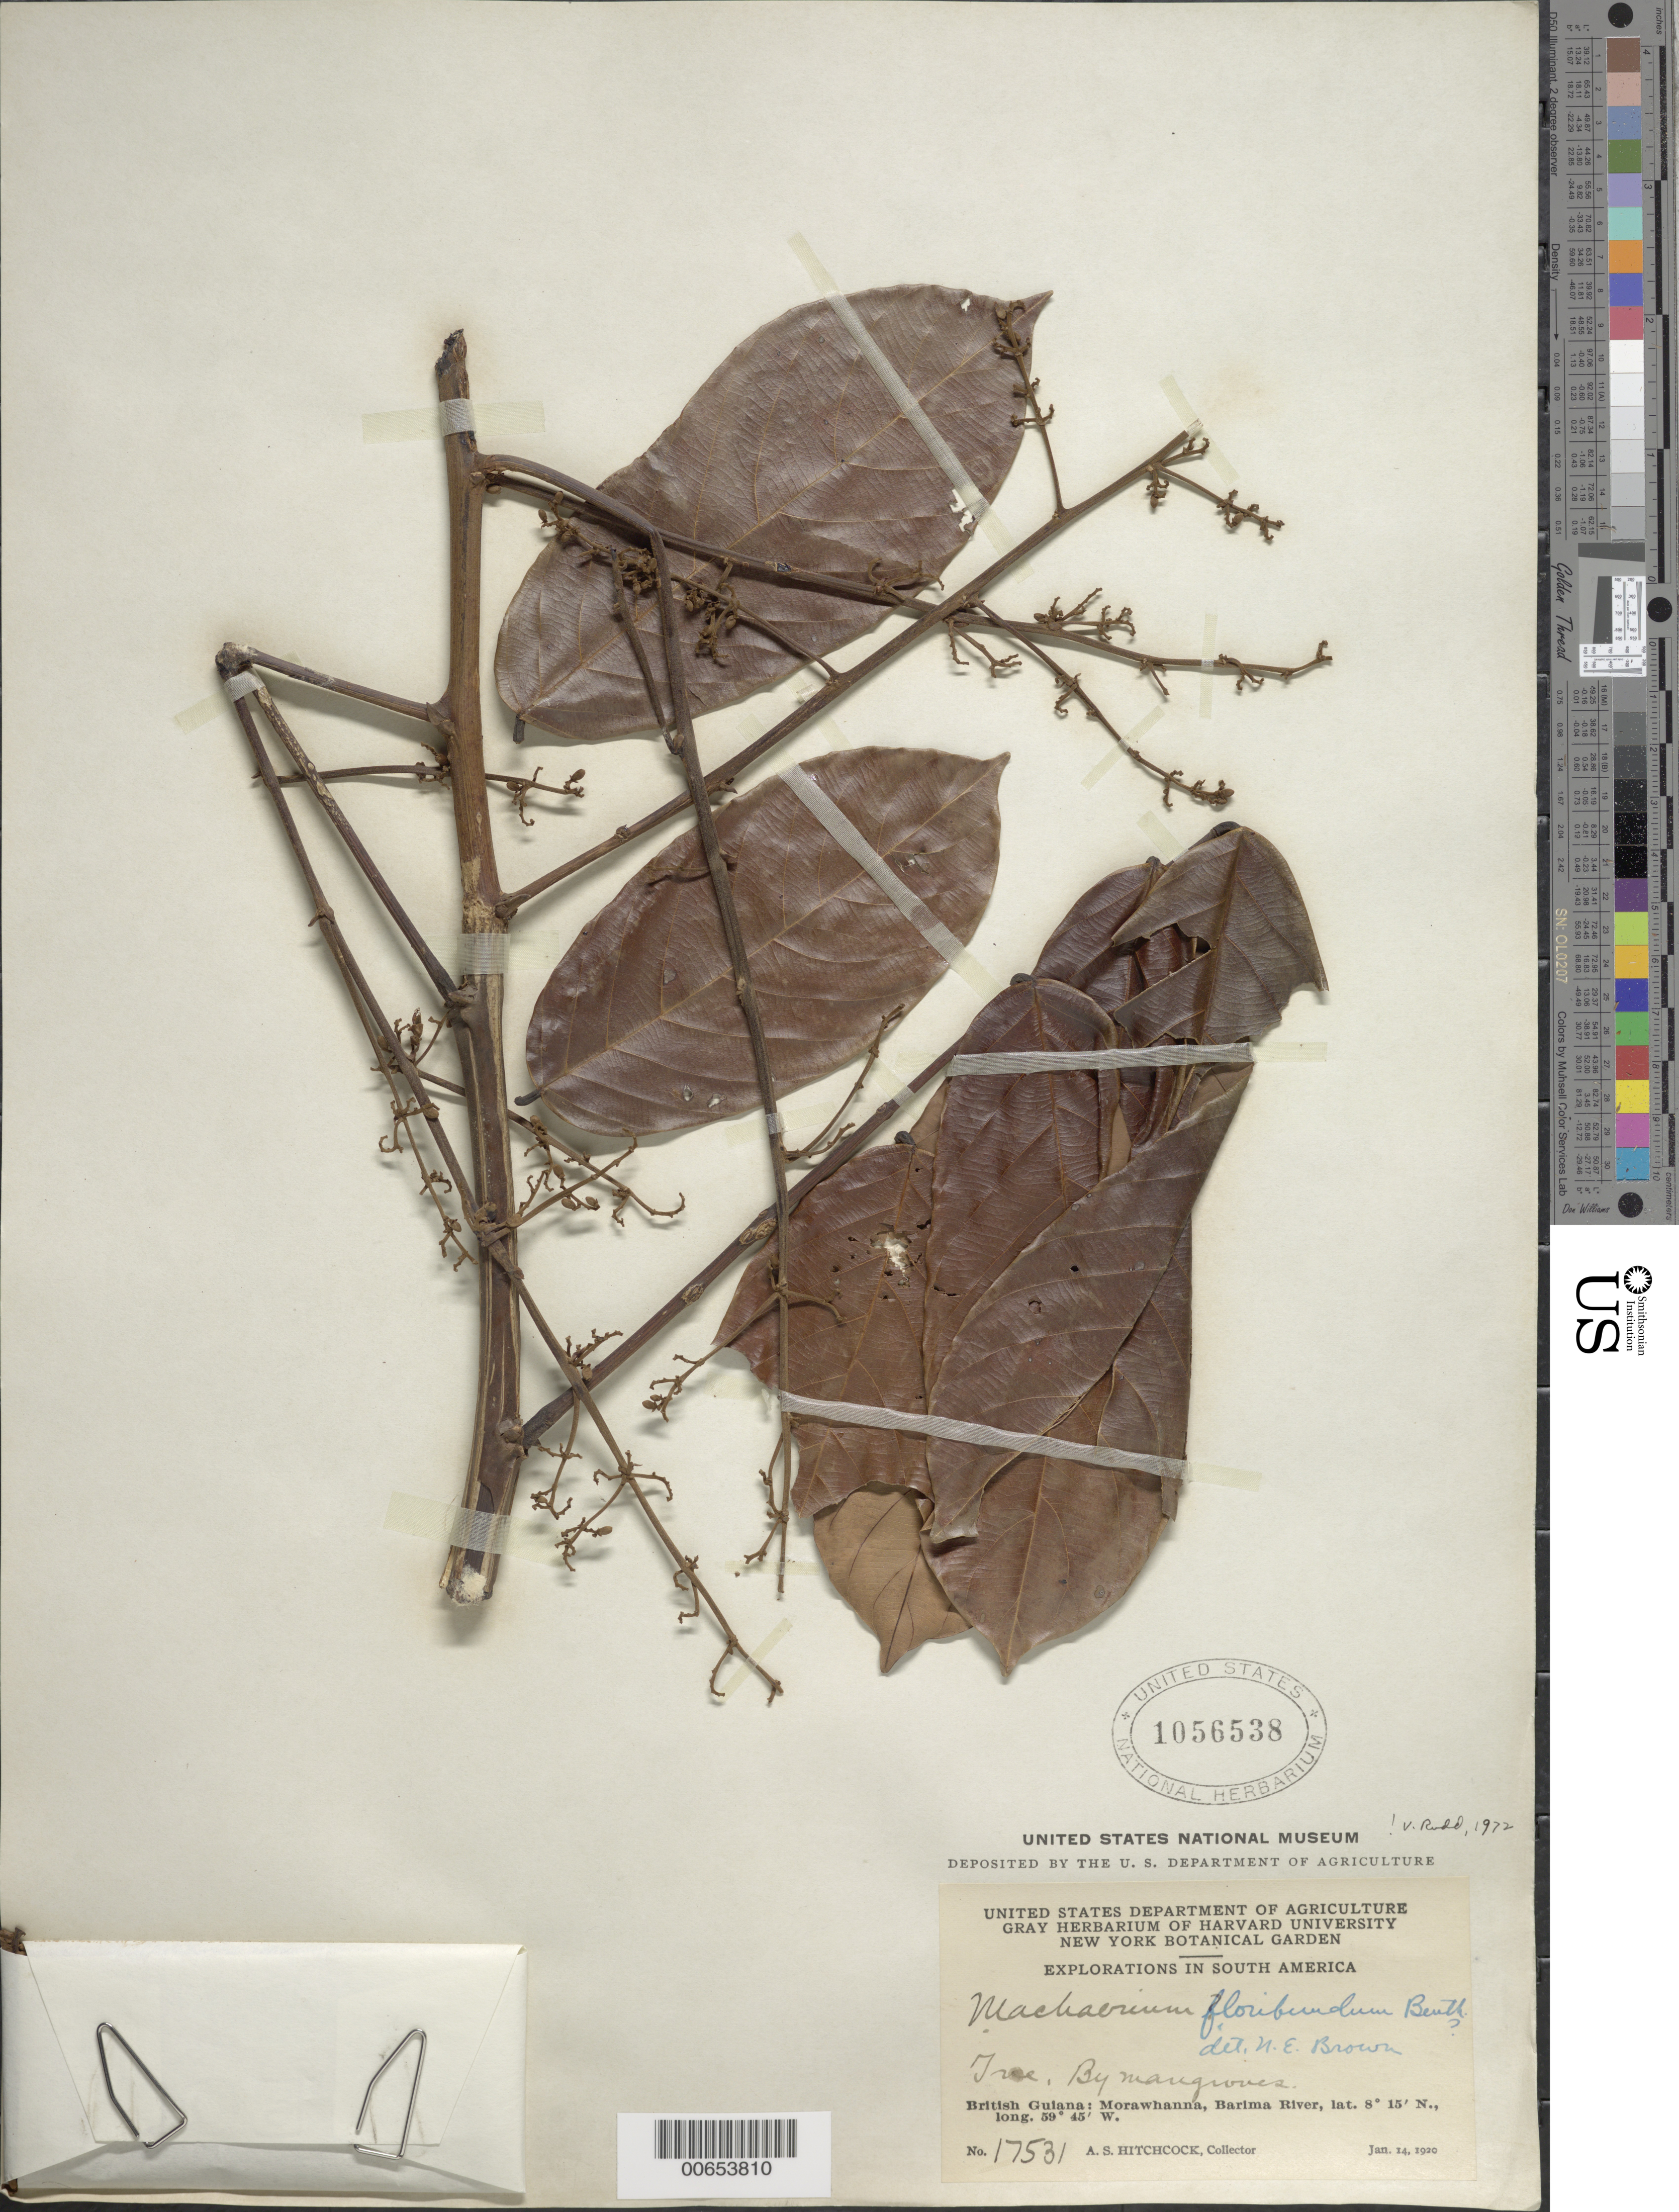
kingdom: Plantae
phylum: Tracheophyta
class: Magnoliopsida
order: Fabales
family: Fabaceae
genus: Machaerium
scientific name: Machaerium floribundum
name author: Benth.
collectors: A. S. Hitchcock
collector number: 17531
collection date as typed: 14-Jan-20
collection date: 1920-01-14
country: Guyana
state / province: Barima-Waini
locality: Morawhanna, vic., Barima R.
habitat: Mangroves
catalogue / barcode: US 1056538